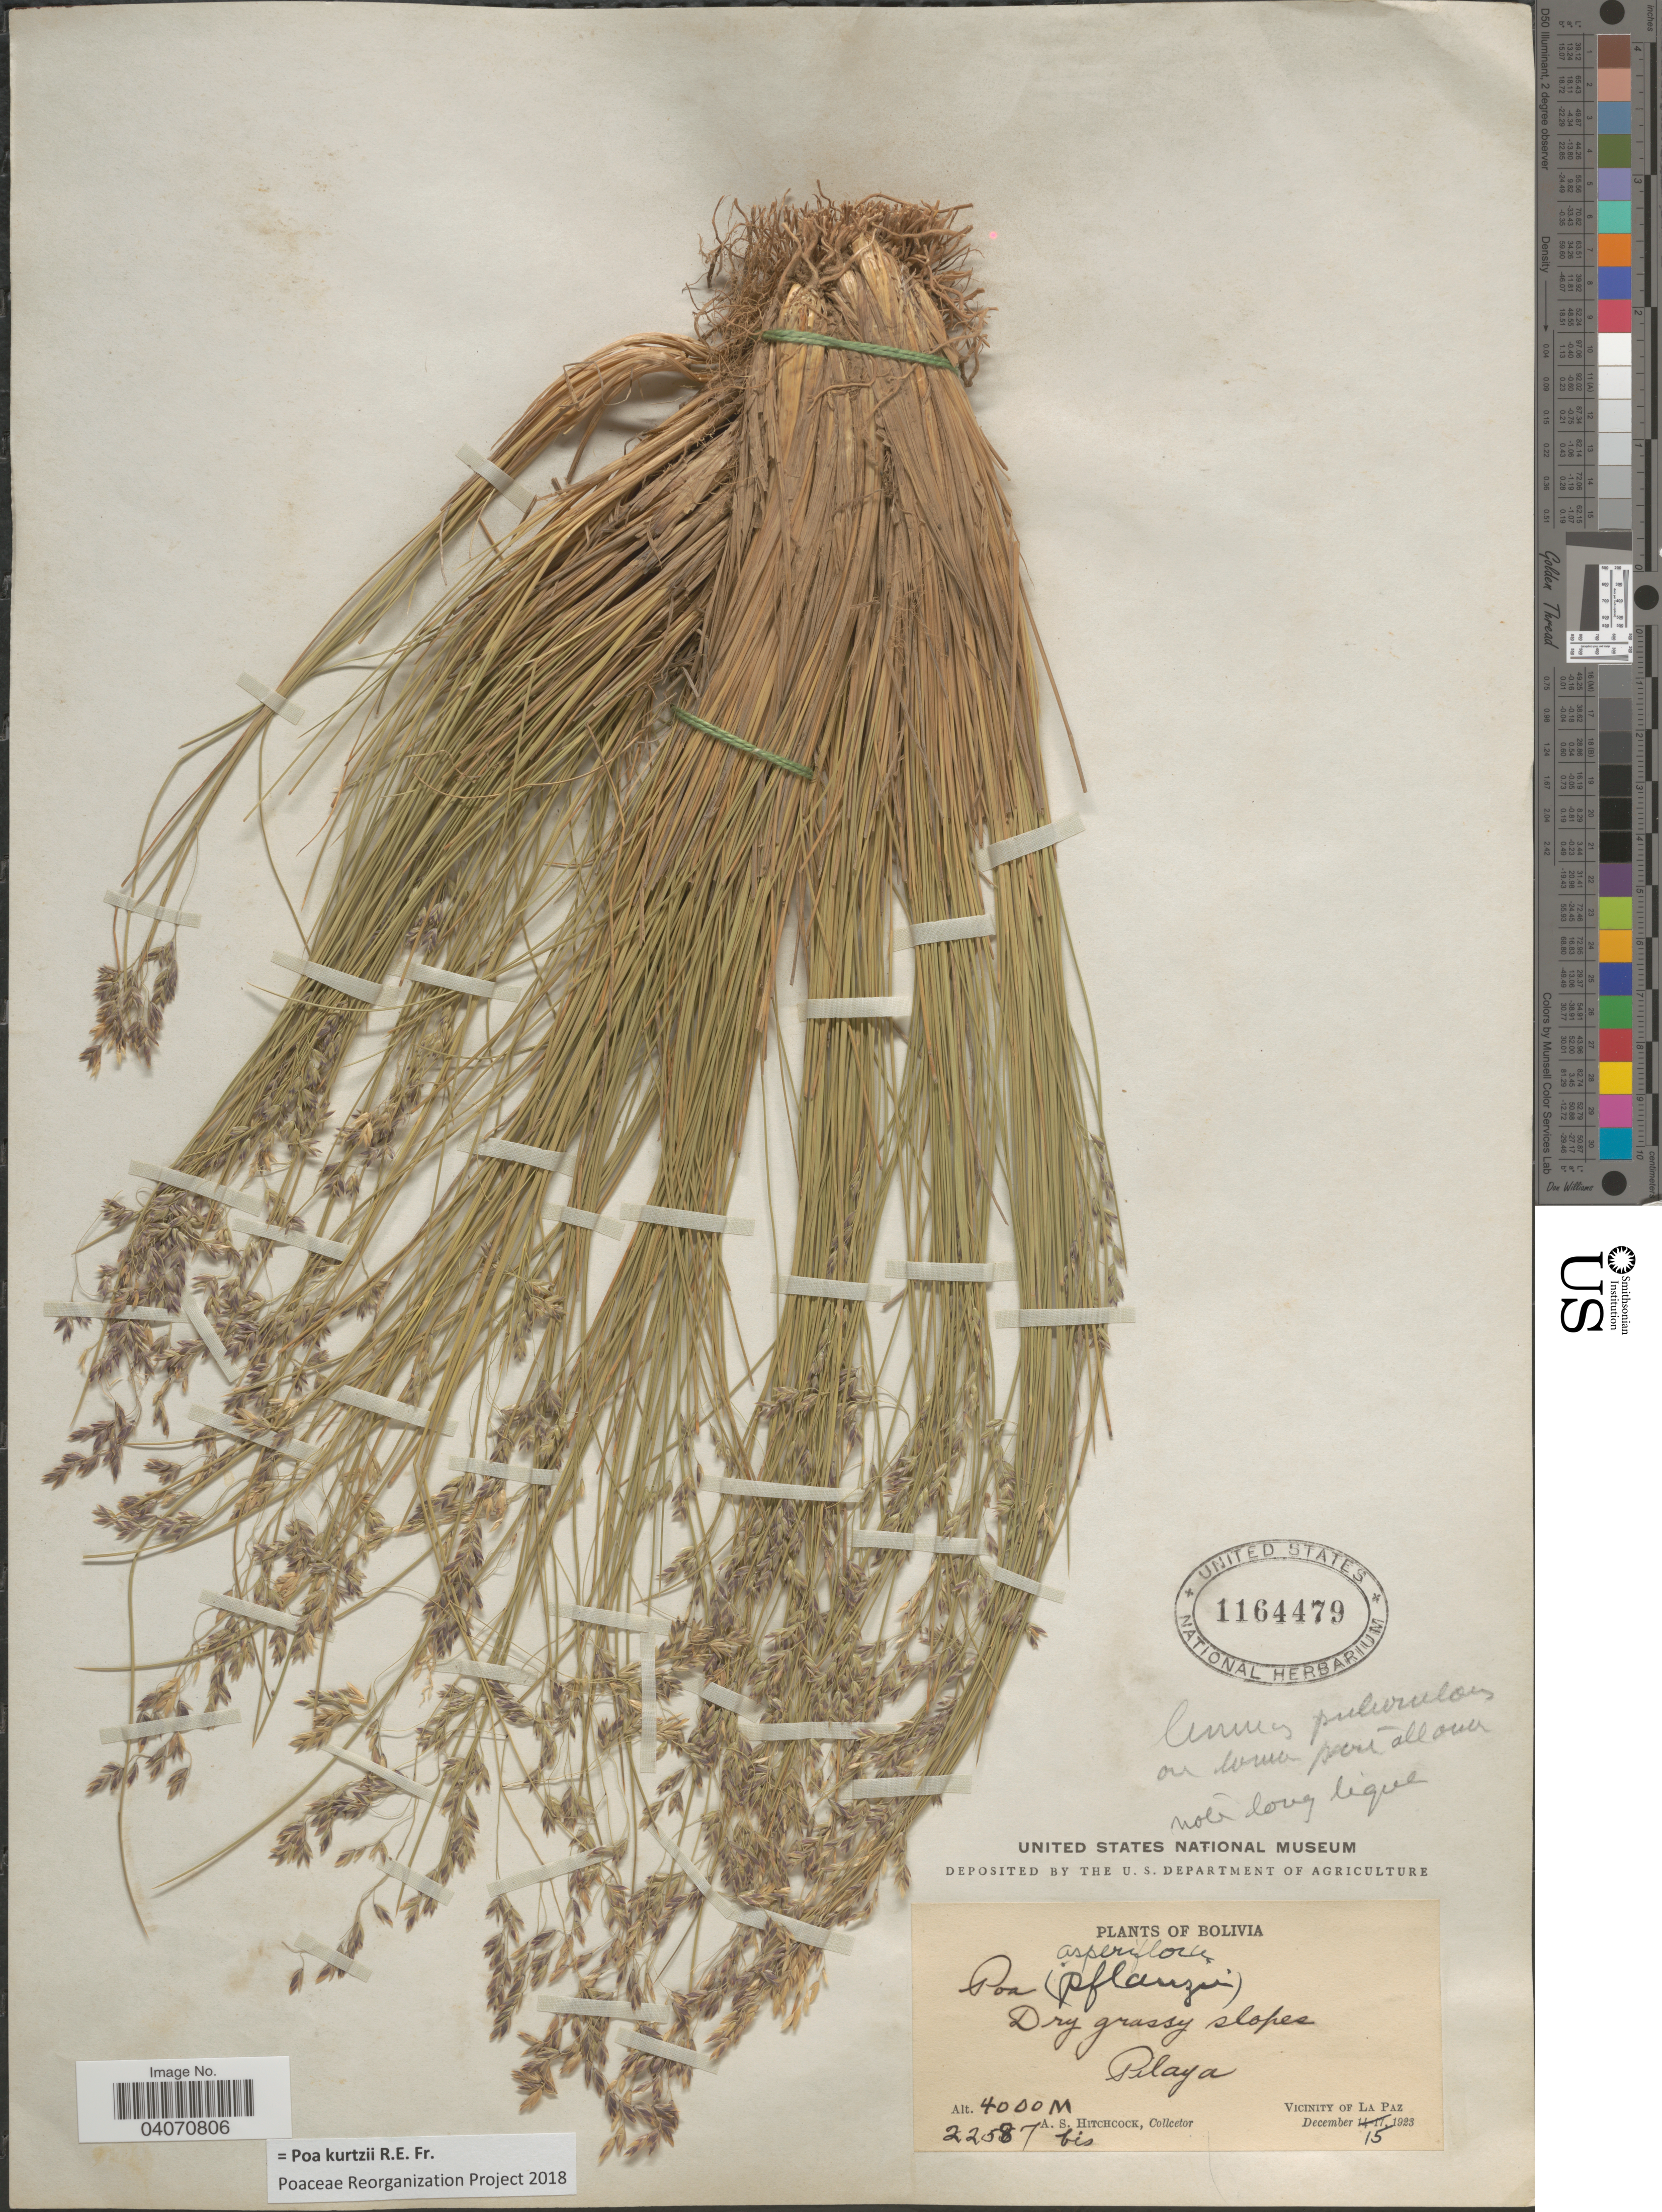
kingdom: Plantae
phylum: Tracheophyta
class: Liliopsida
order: Poales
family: Poaceae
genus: Poa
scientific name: Poa kurtzii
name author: R.E. Fr.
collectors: A. S. Hitchcock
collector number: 22587bis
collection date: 1923-12-15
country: Bolivia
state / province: La Paz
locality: Dry grassy slopes. Pilaya. Vicinity of La Paz.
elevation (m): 4000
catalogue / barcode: US 1164479